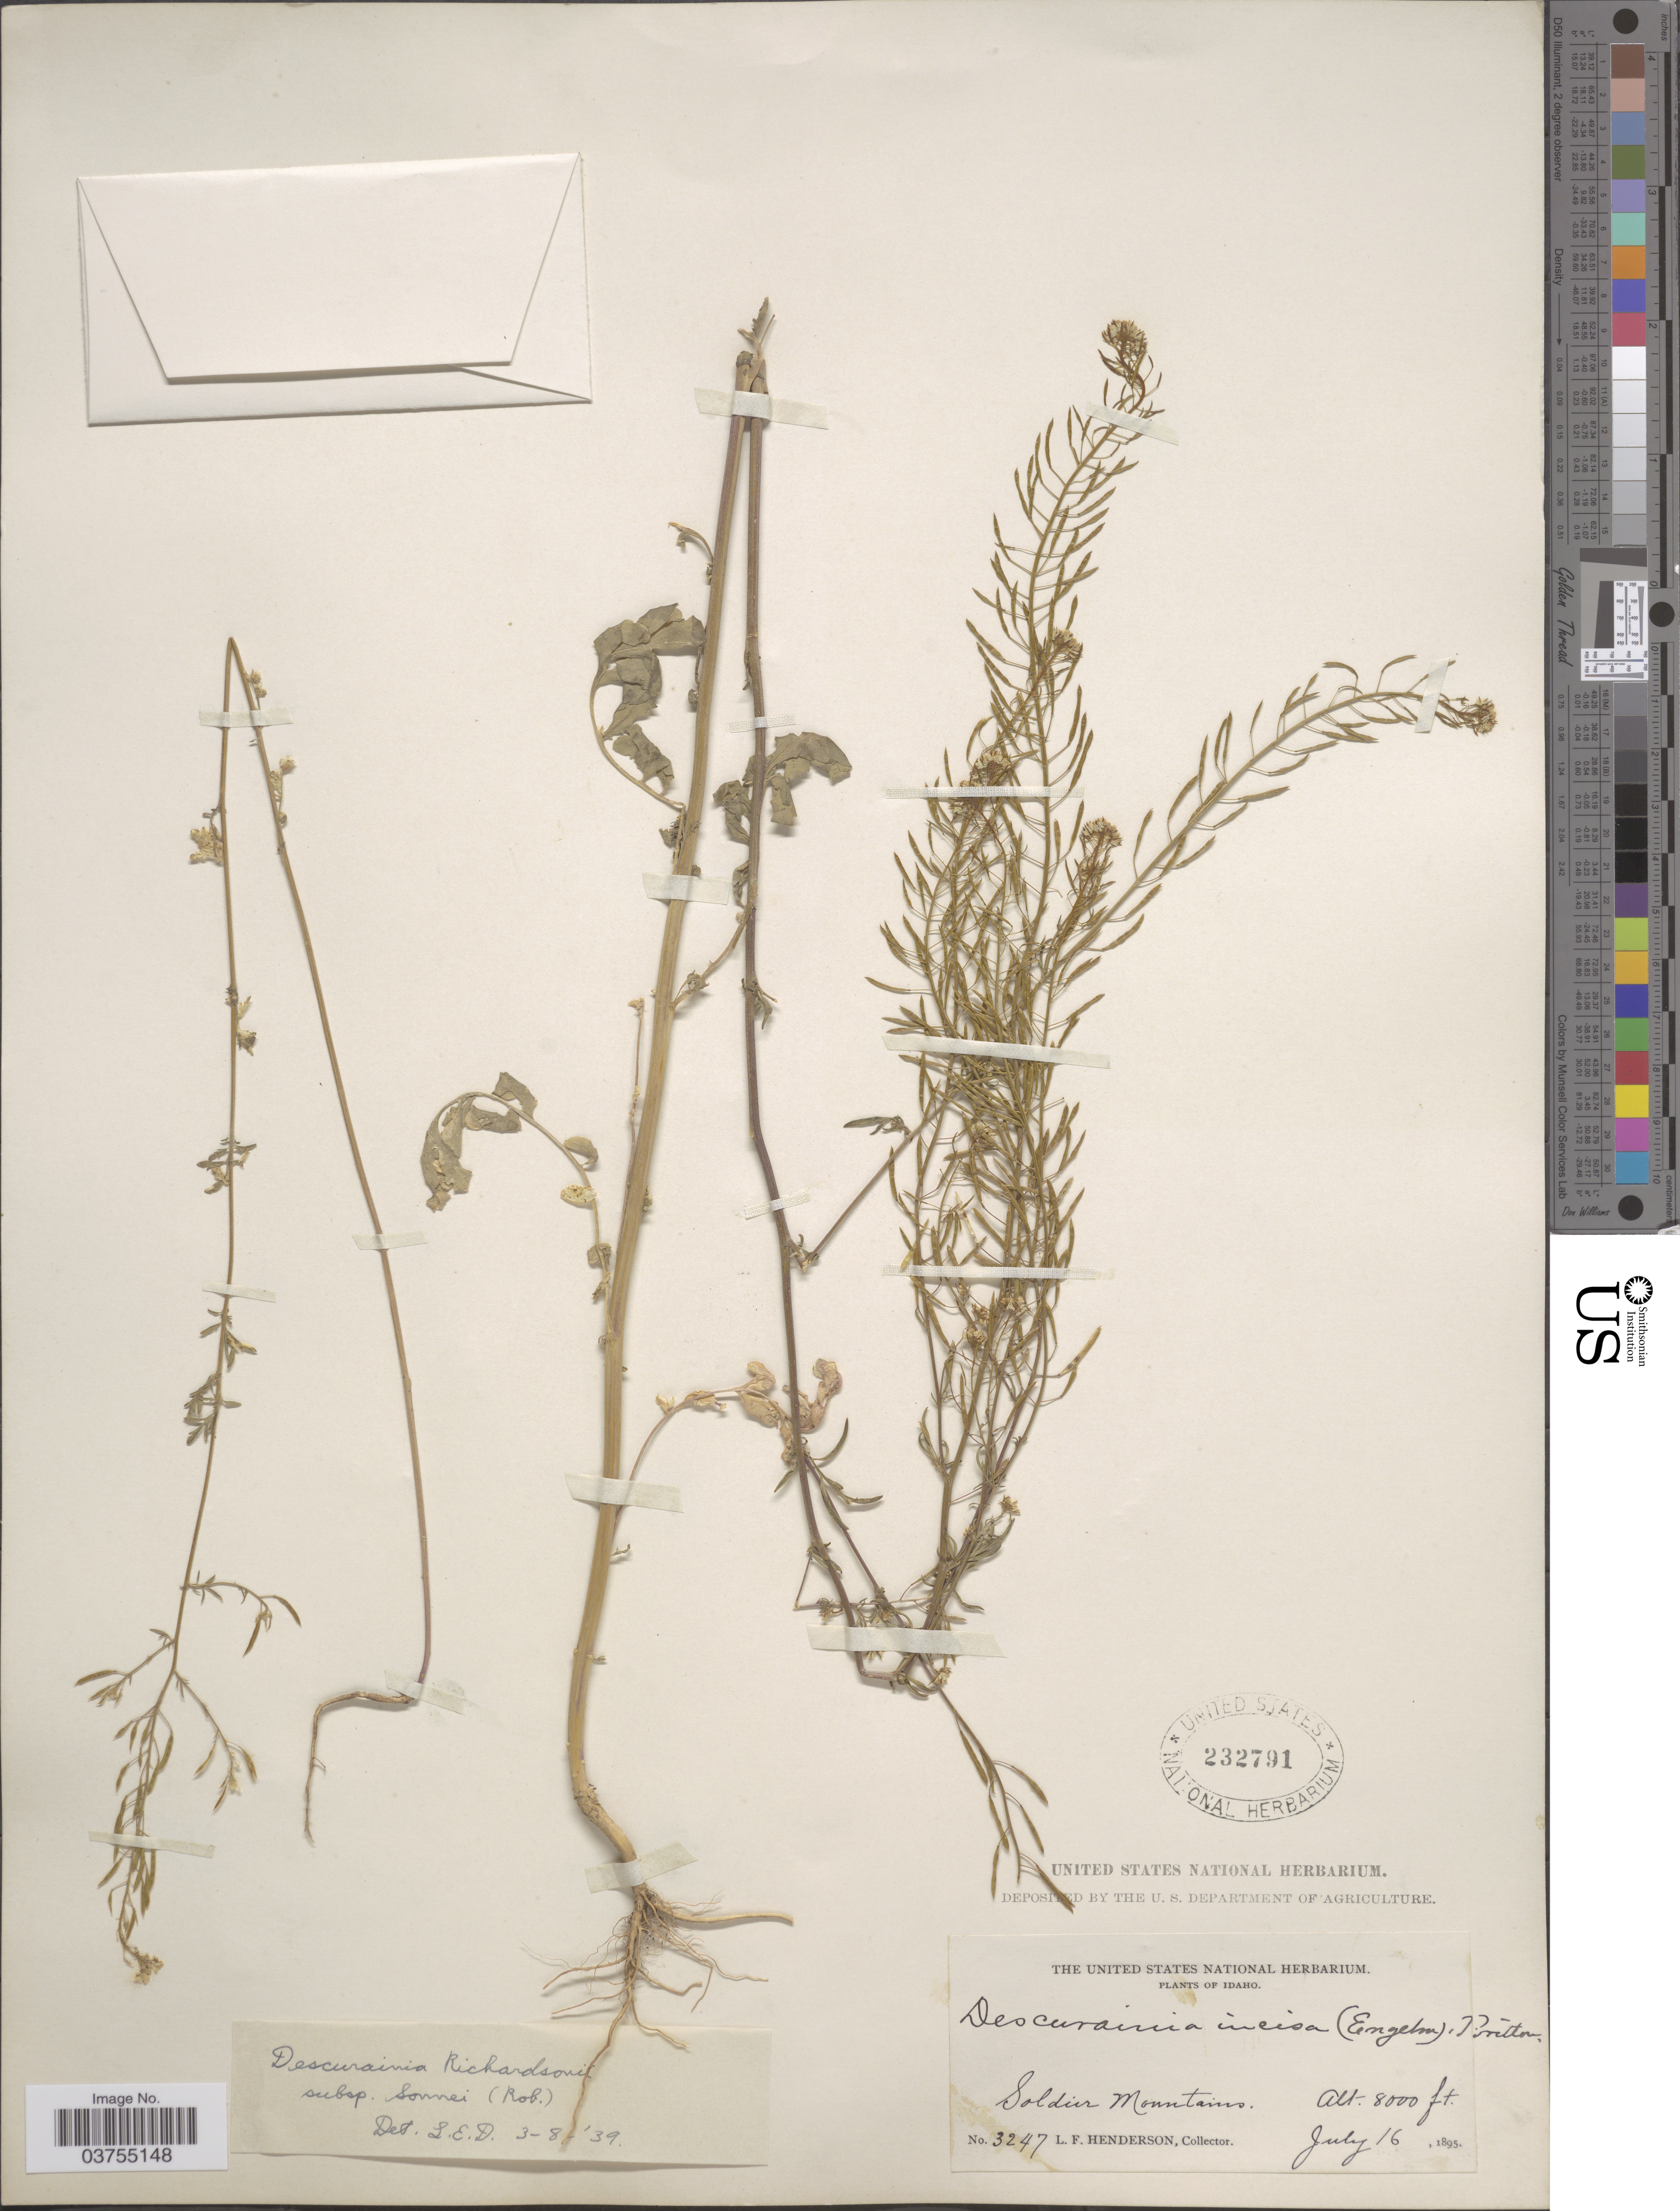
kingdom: Plantae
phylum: Tracheophyta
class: Magnoliopsida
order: Brassicales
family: Brassicaceae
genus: Descurainia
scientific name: Descurainia richardsonii subsp. incisa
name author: (Engelm. ex A. Gray) Detling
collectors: L. Henderson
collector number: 3247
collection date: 1895-07-16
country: United States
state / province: Idaho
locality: Soldier Mountains.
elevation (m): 2438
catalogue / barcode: US 232791